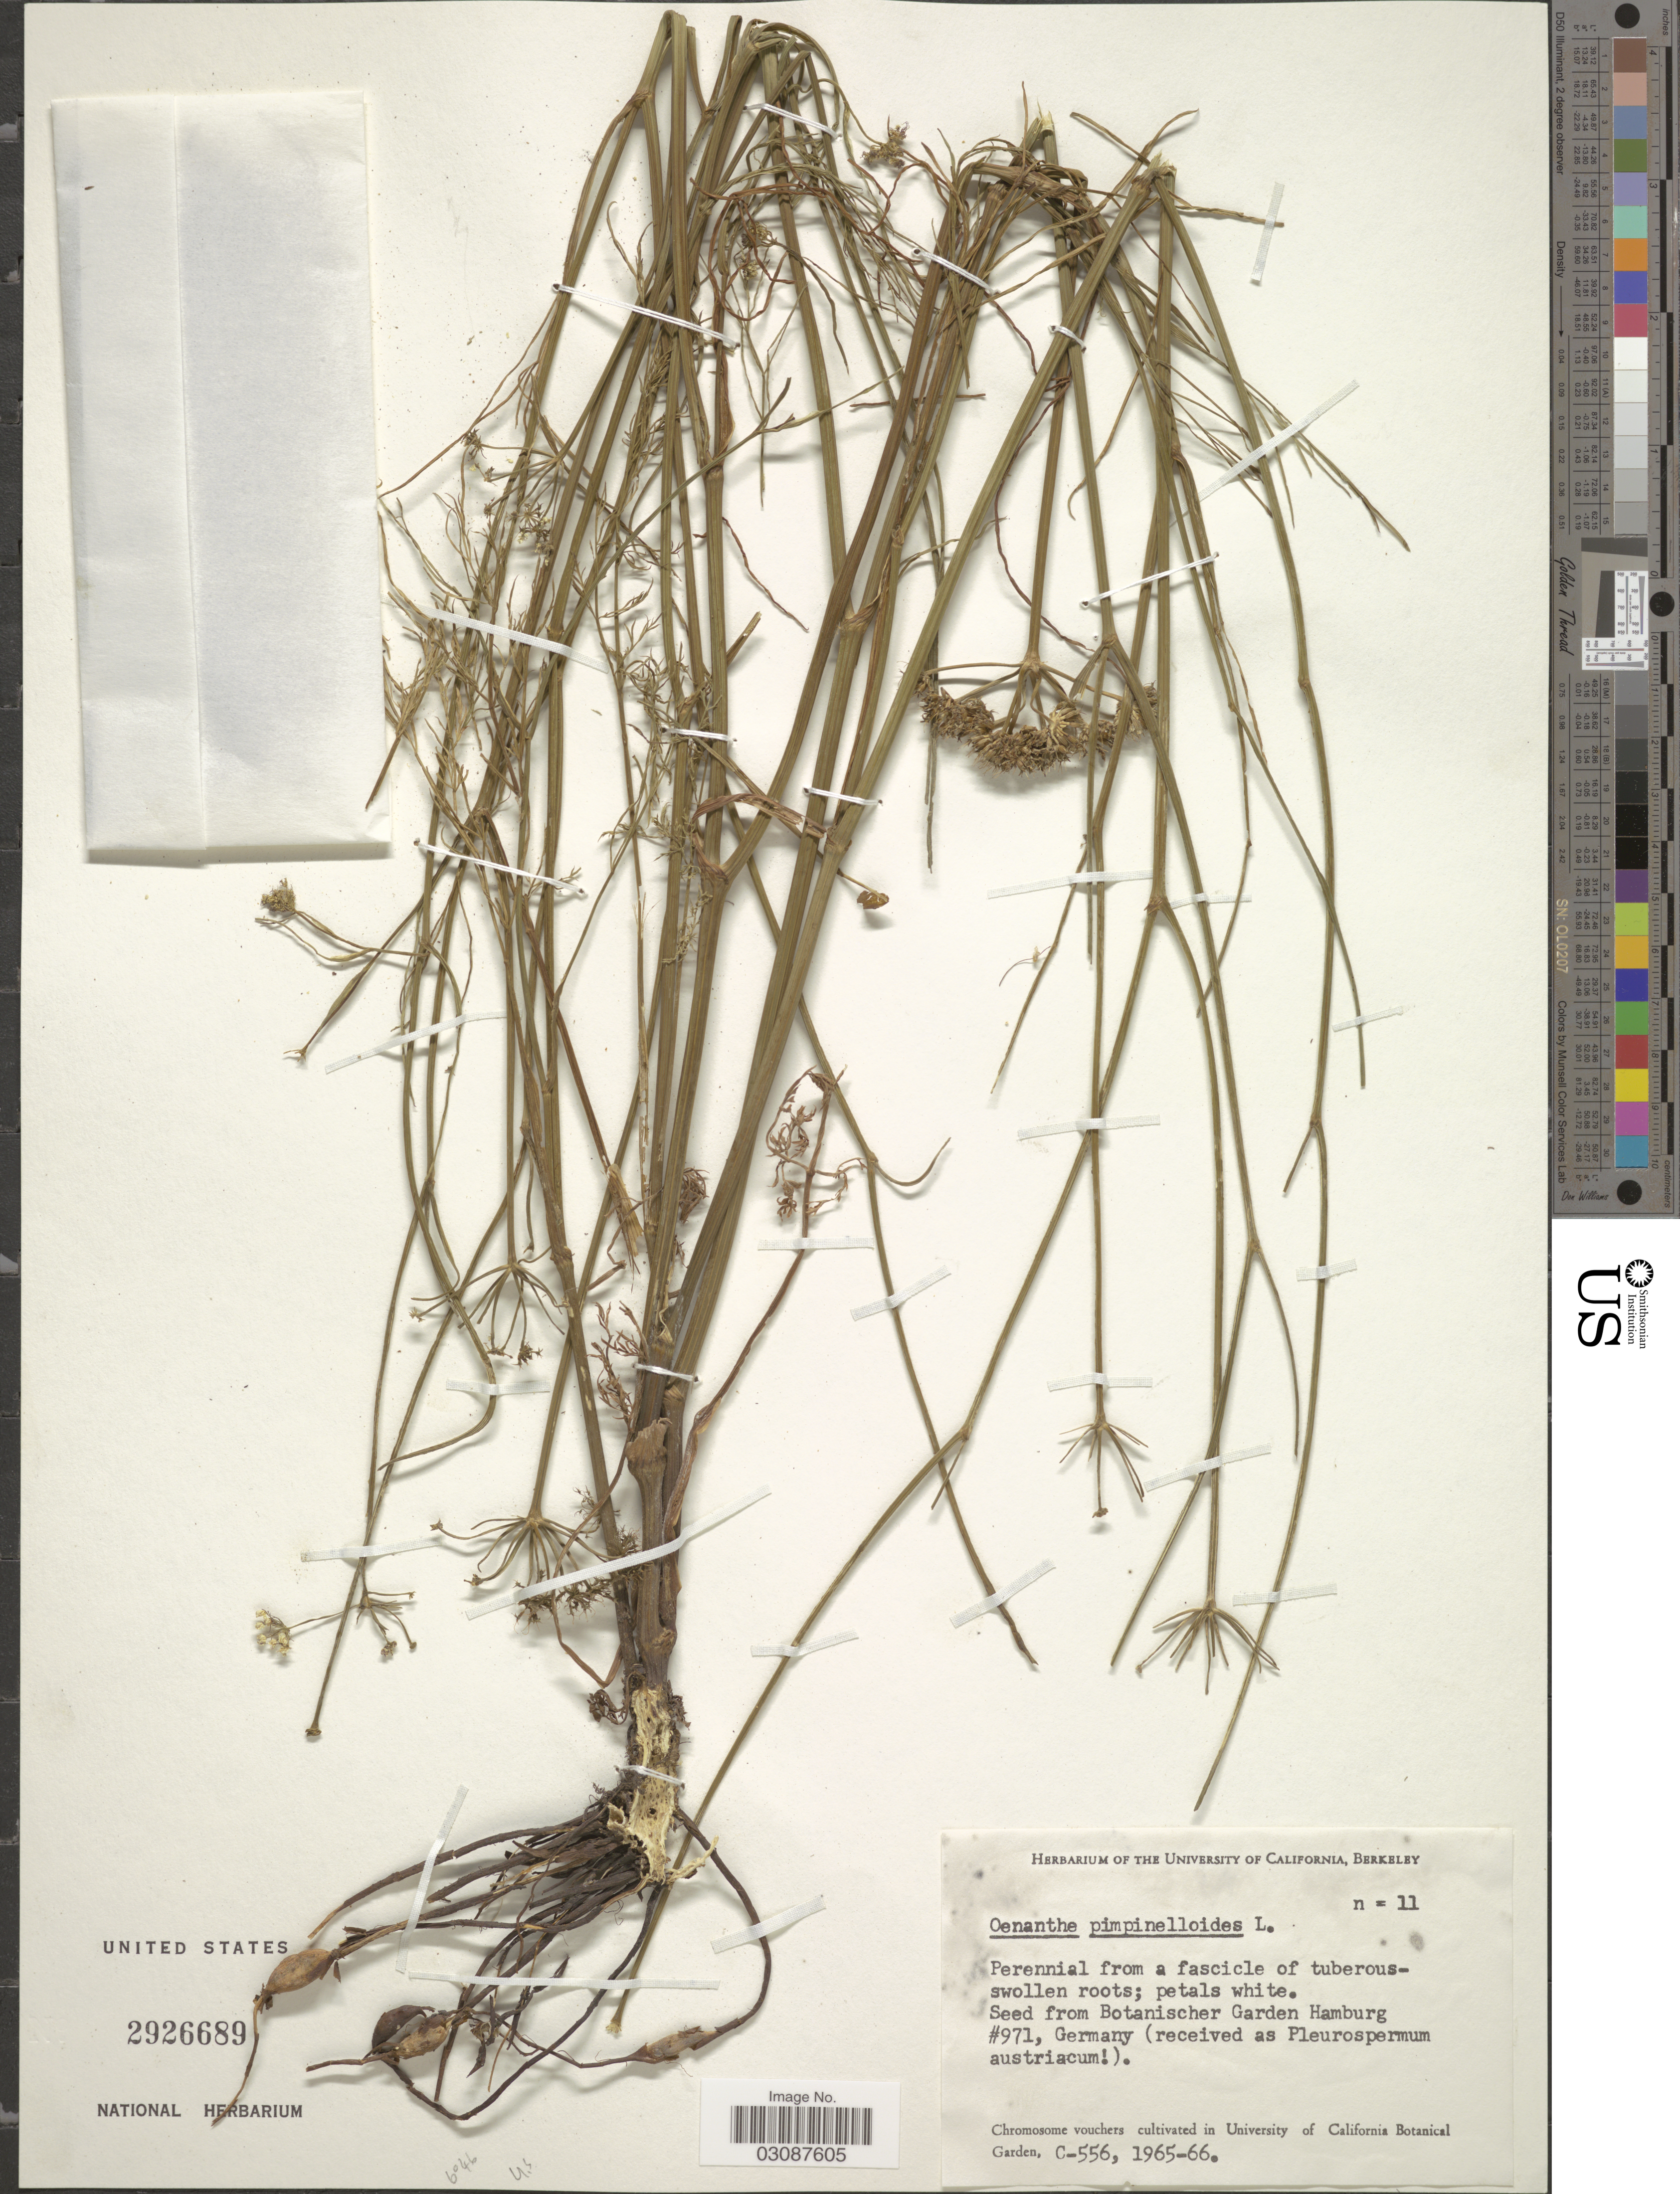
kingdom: Plantae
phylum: Tracheophyta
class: Magnoliopsida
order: Apiales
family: Apiaceae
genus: Oenanthe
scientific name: Oenanthe pimpinelloides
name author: L.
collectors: University of California - Berkeley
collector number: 11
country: Germany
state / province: Hamburg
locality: Seed from Botanischer Garden Hamburg #971, Germany.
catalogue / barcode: US 2926689